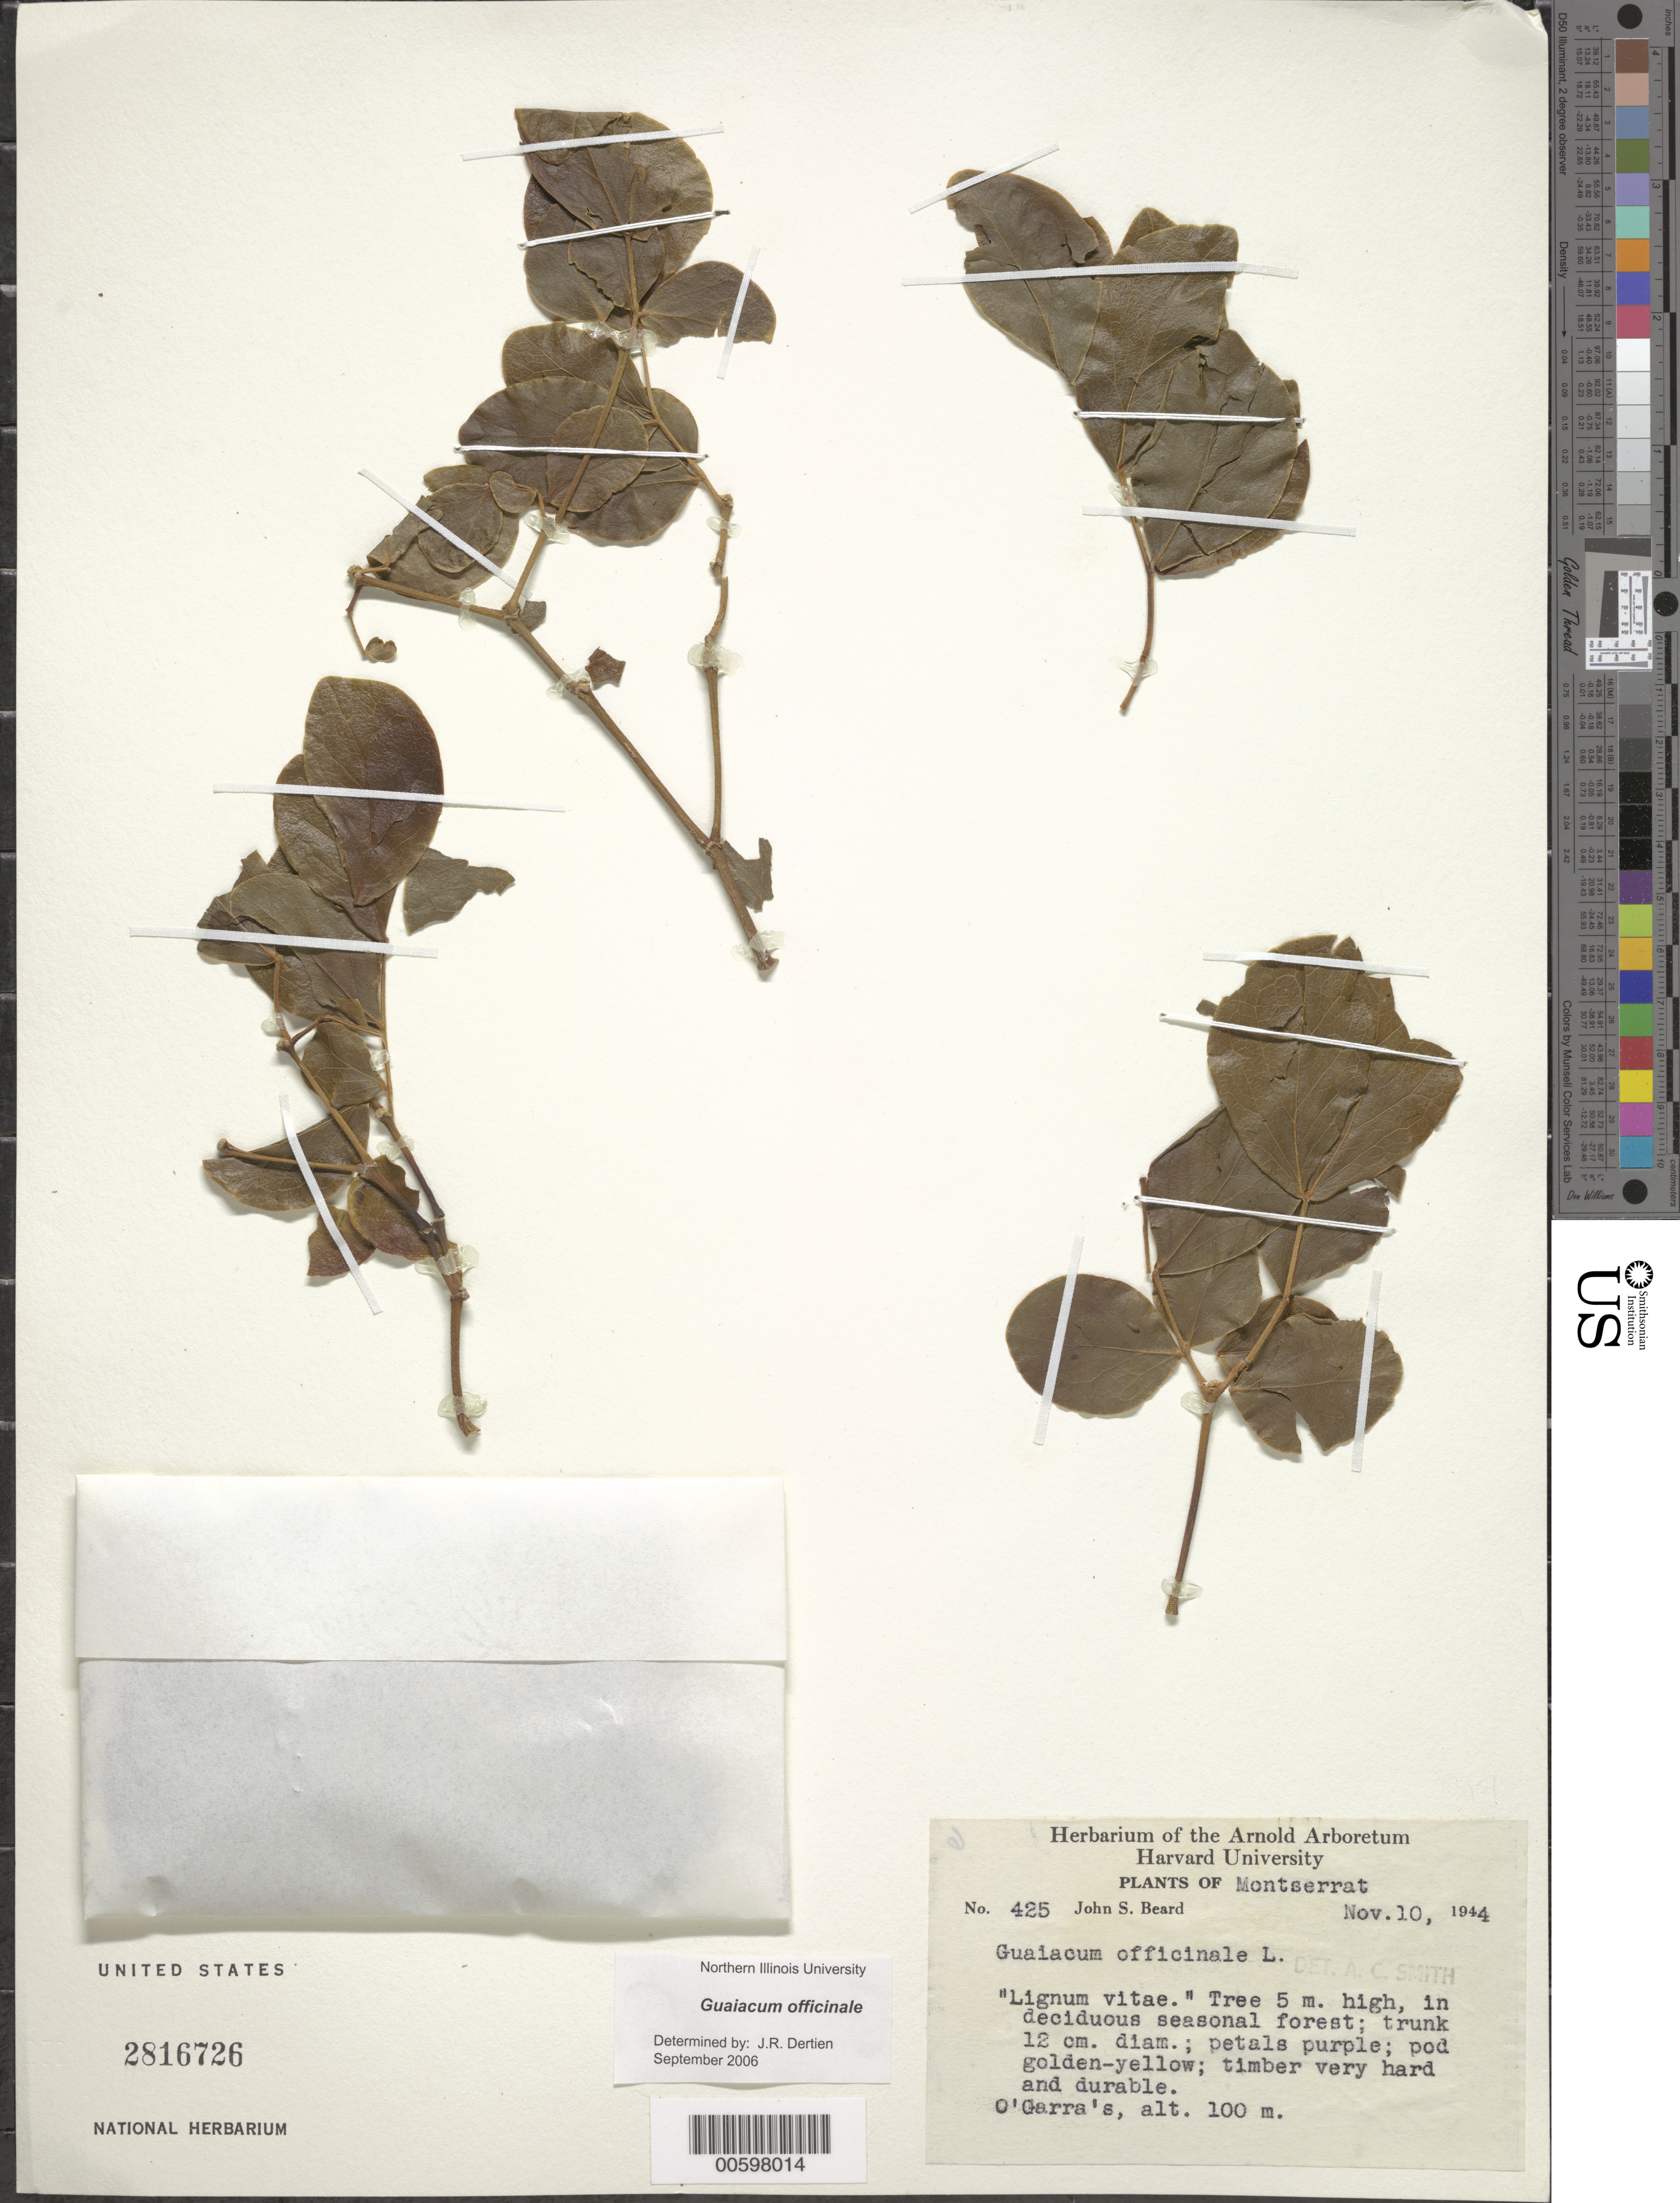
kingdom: Plantae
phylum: Tracheophyta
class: Magnoliopsida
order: Zygophyllales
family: Zygophyllaceae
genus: Guaiacum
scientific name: Guaiacum officinale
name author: L.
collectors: J. Beard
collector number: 425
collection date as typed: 10 Nov 1944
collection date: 1944-11-10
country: Montserrat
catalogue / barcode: US 2816726